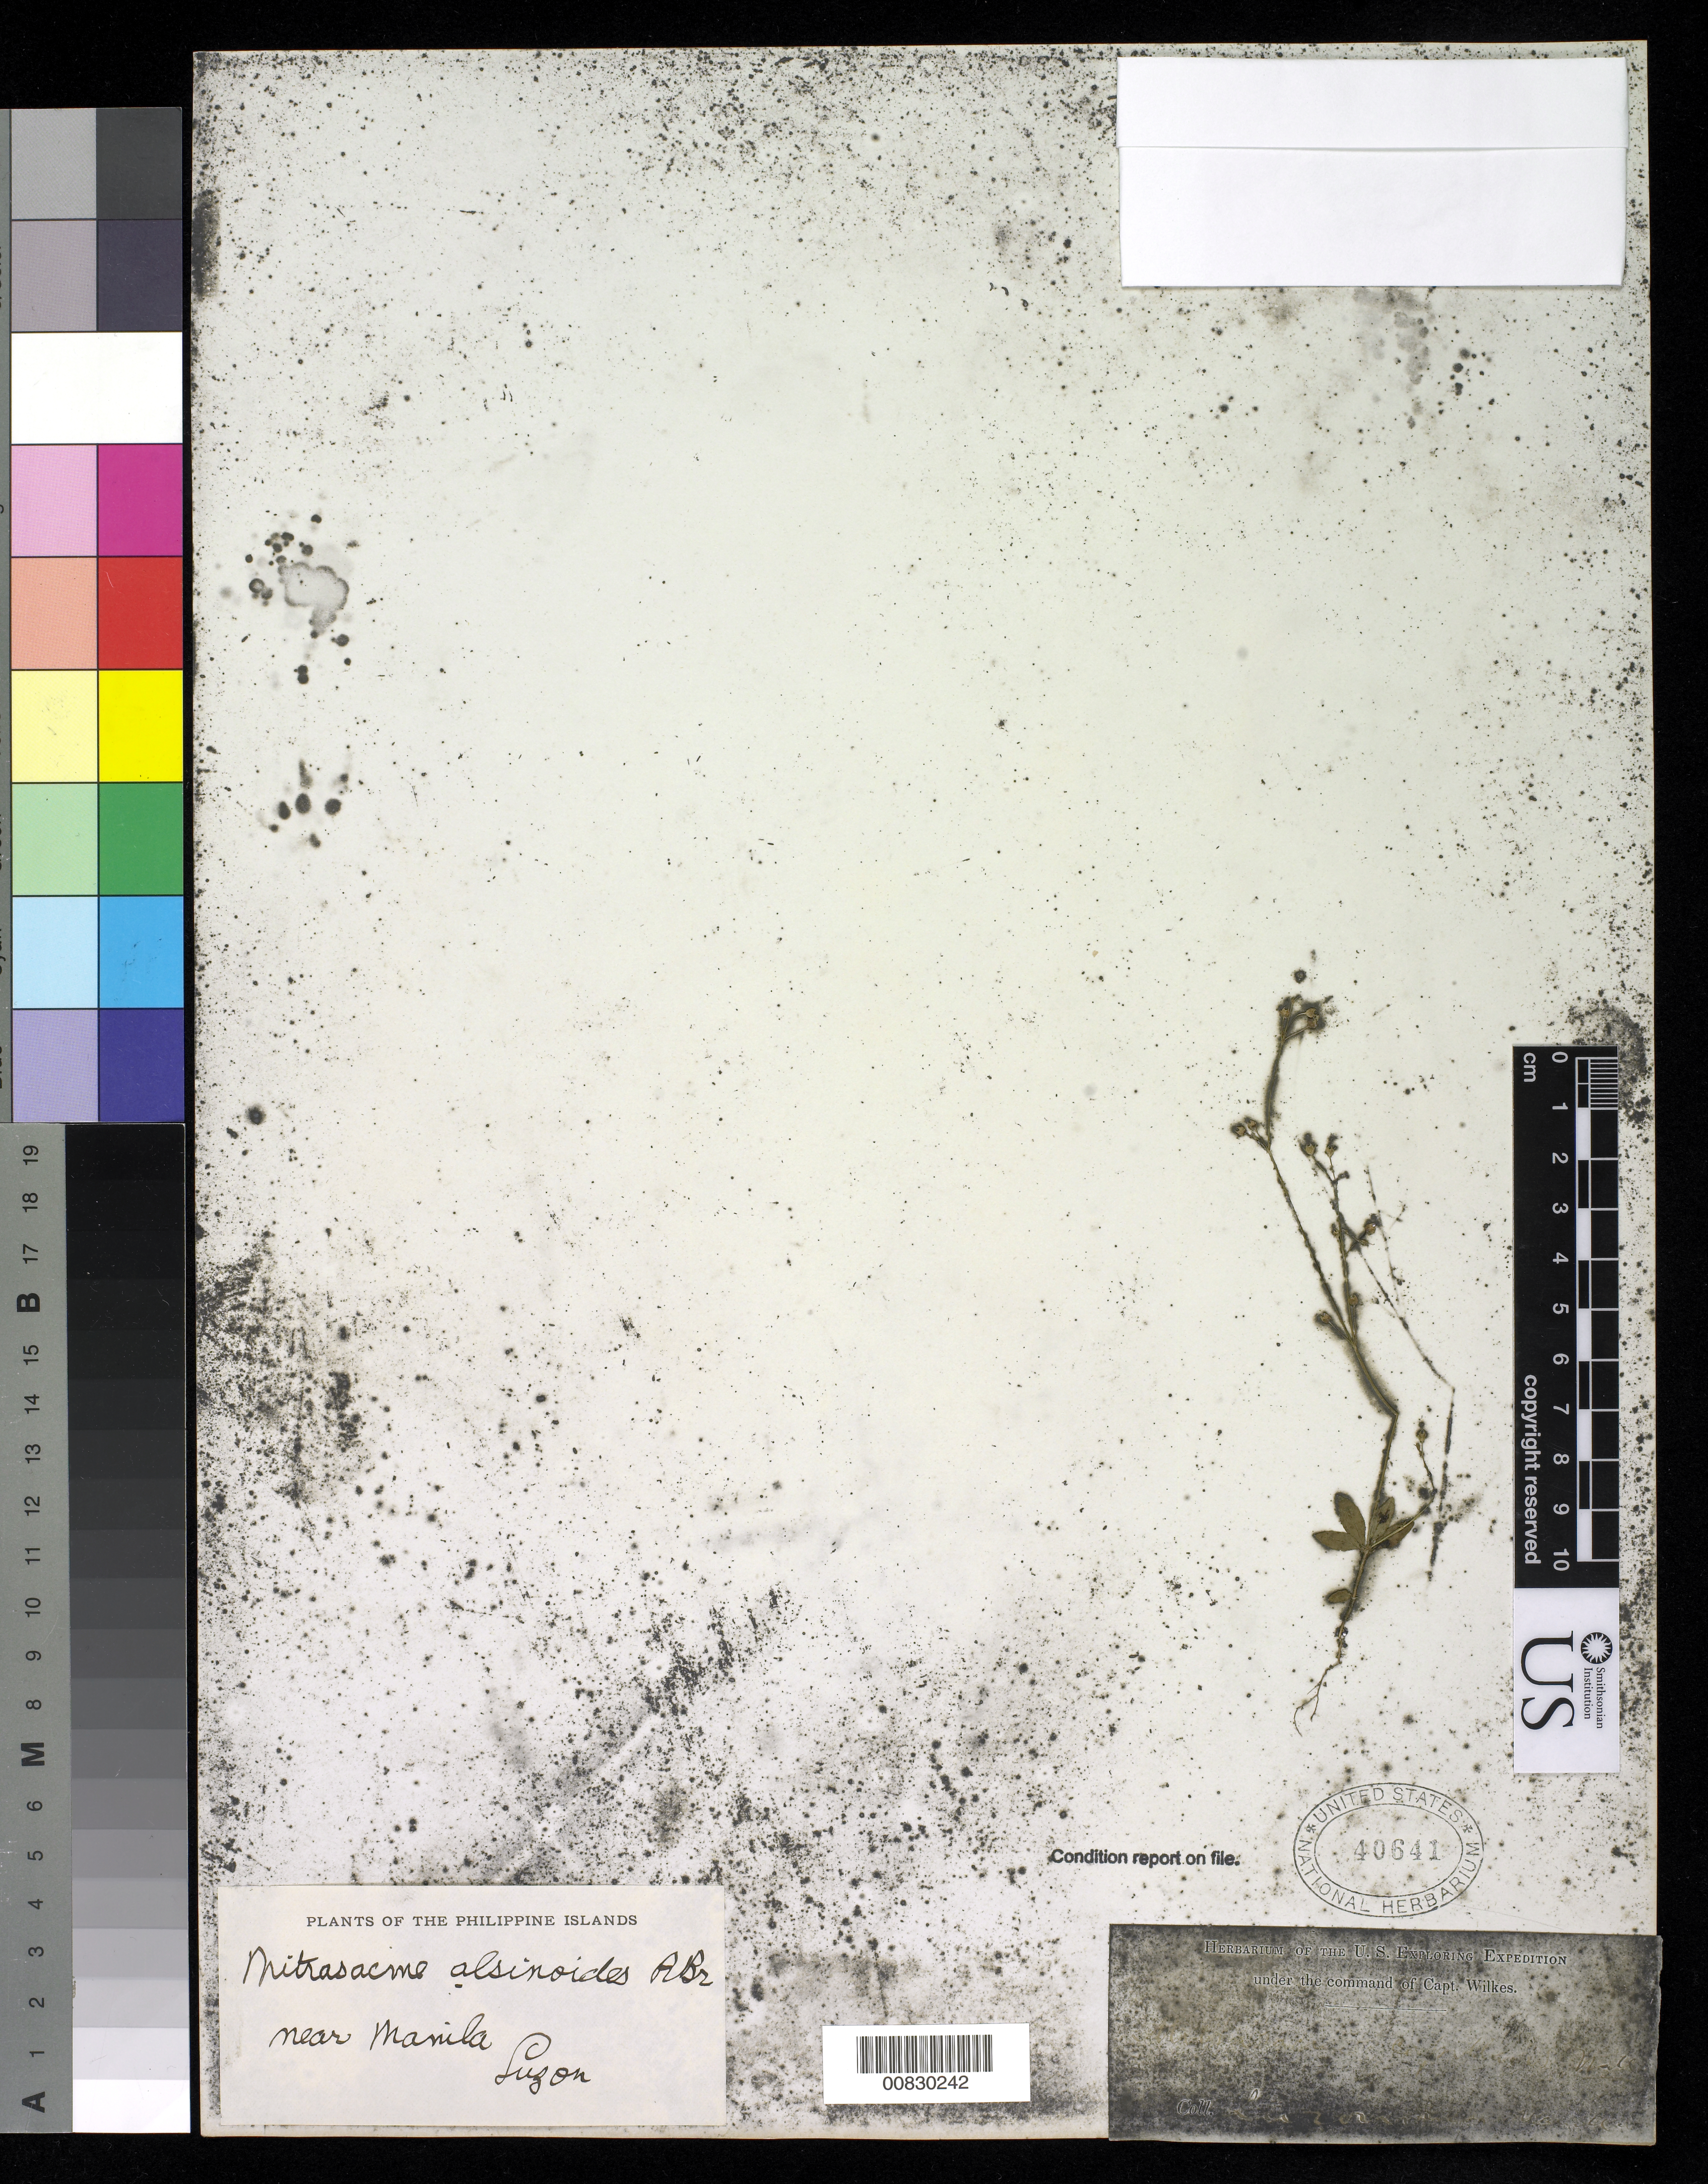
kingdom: Plantae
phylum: Tracheophyta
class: Magnoliopsida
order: Gentianales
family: Loganiaceae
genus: Mitrasacme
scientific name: Mitrasacme alsinoides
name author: R. Br.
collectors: Wilkes Explor. Exped.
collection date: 1838/1842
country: Philippines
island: Luzon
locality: Luzon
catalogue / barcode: US 40641